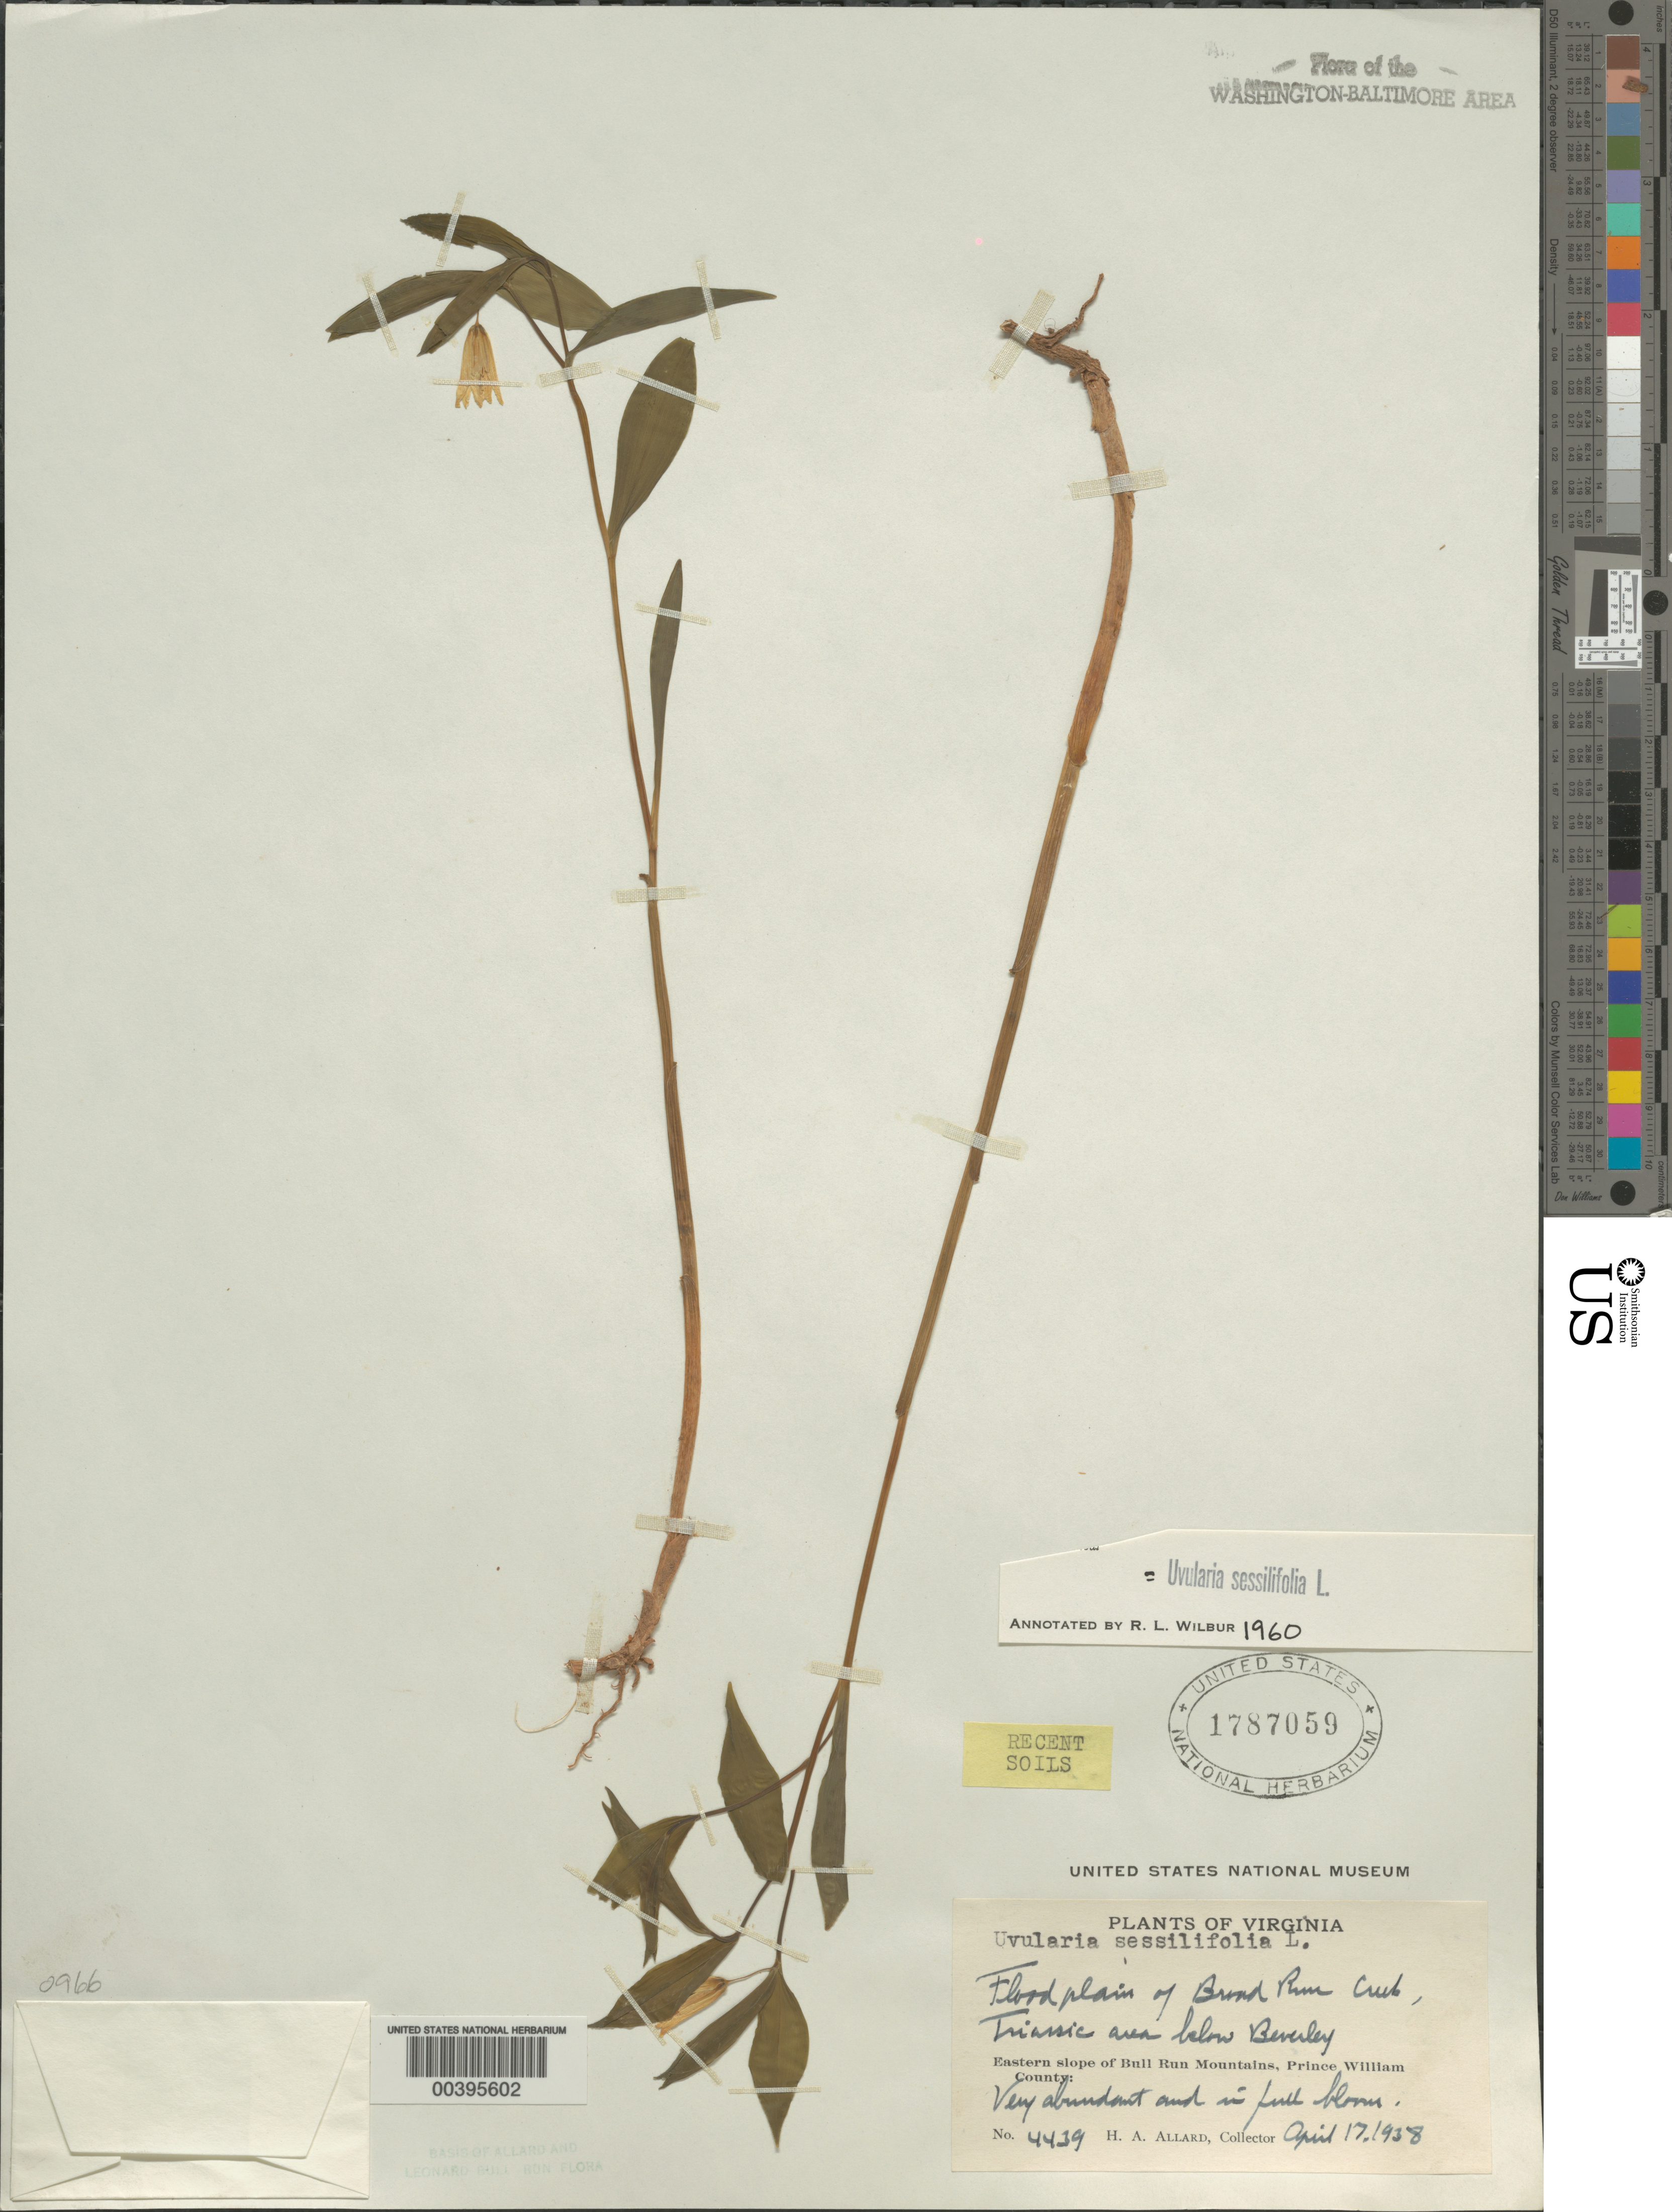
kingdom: Plantae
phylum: Tracheophyta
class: Liliopsida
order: Liliales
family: Colchicaceae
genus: Uvularia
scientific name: Uvularia sessilifolia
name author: L.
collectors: H. A. Allard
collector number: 4439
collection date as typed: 17 Apr 1938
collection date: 1938-04-17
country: United States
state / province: Virginia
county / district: Prince William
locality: Broad Run Creek, Beverley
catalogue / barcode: US 1787059